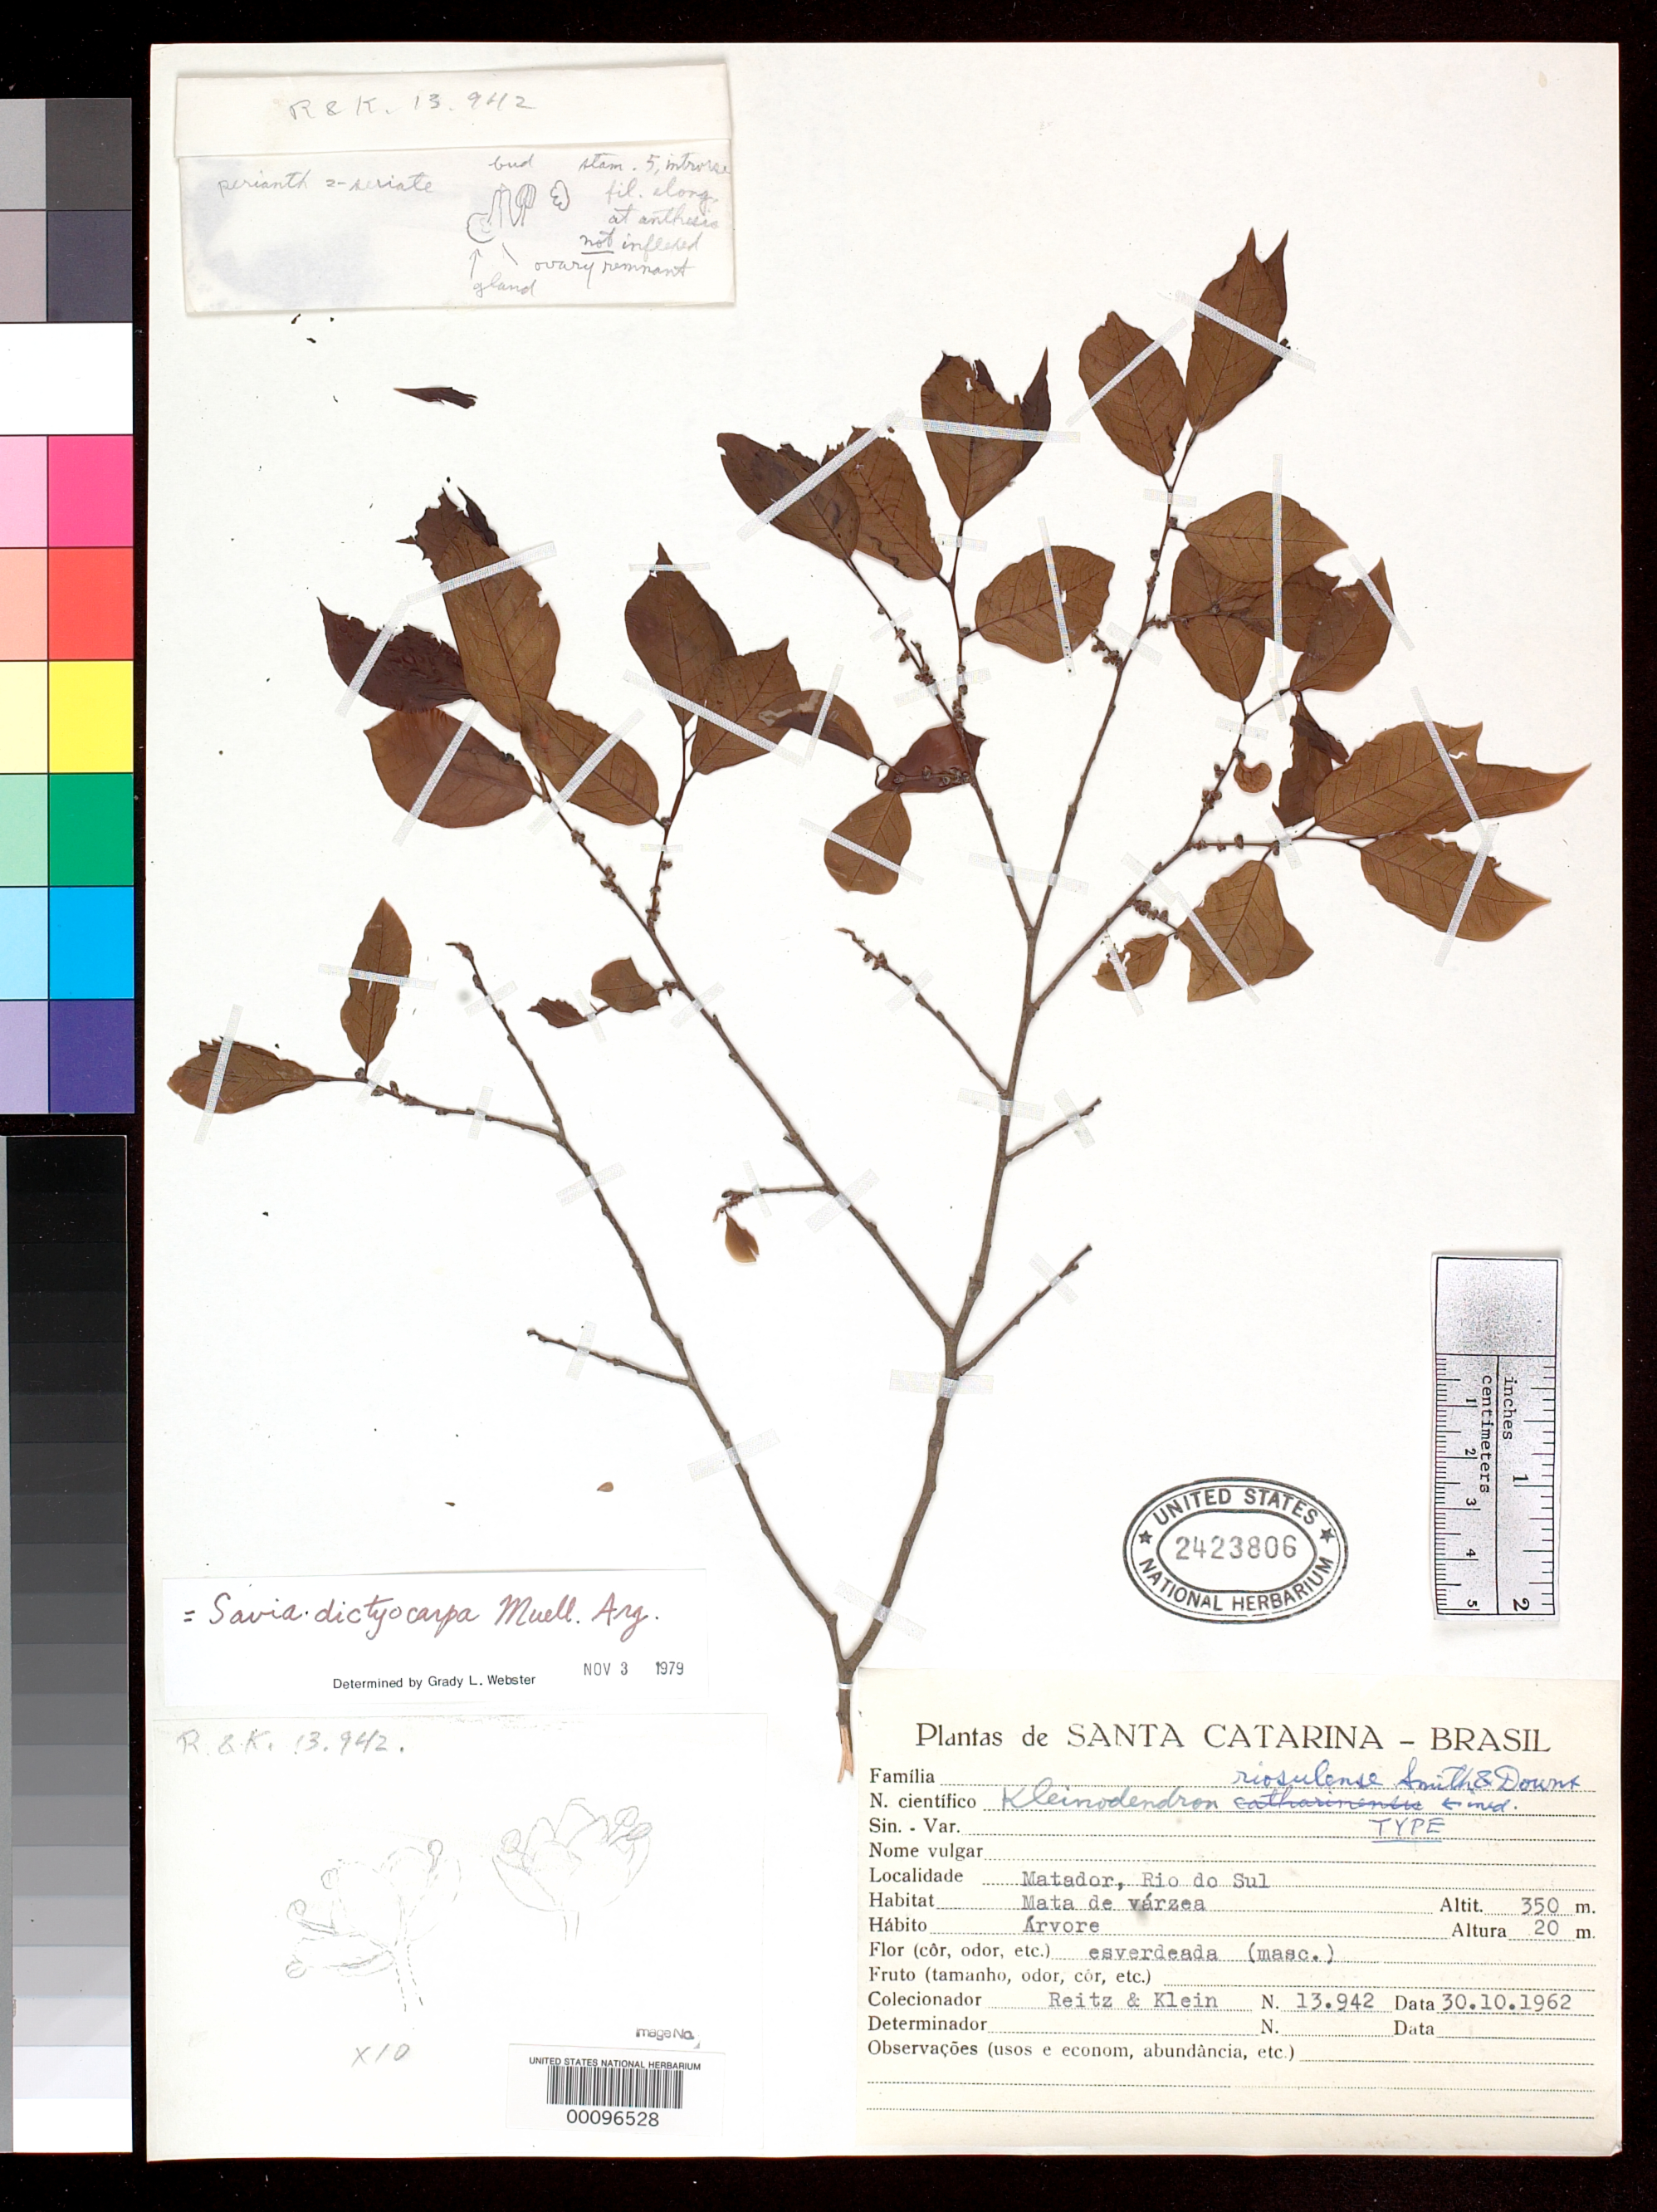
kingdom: Plantae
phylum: Tracheophyta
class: Magnoliopsida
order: Malpighiales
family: Phyllanthaceae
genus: Kleinodendron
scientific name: Kleinodendron riosulense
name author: L.B. Sm. & Downs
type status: Holotype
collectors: R. Reitz & R. M. Klein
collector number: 13942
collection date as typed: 30 Oct 1962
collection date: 1962-10-30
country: Brazil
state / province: Santa Catarina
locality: Matador, Rio Dosul.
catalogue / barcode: US 2423806